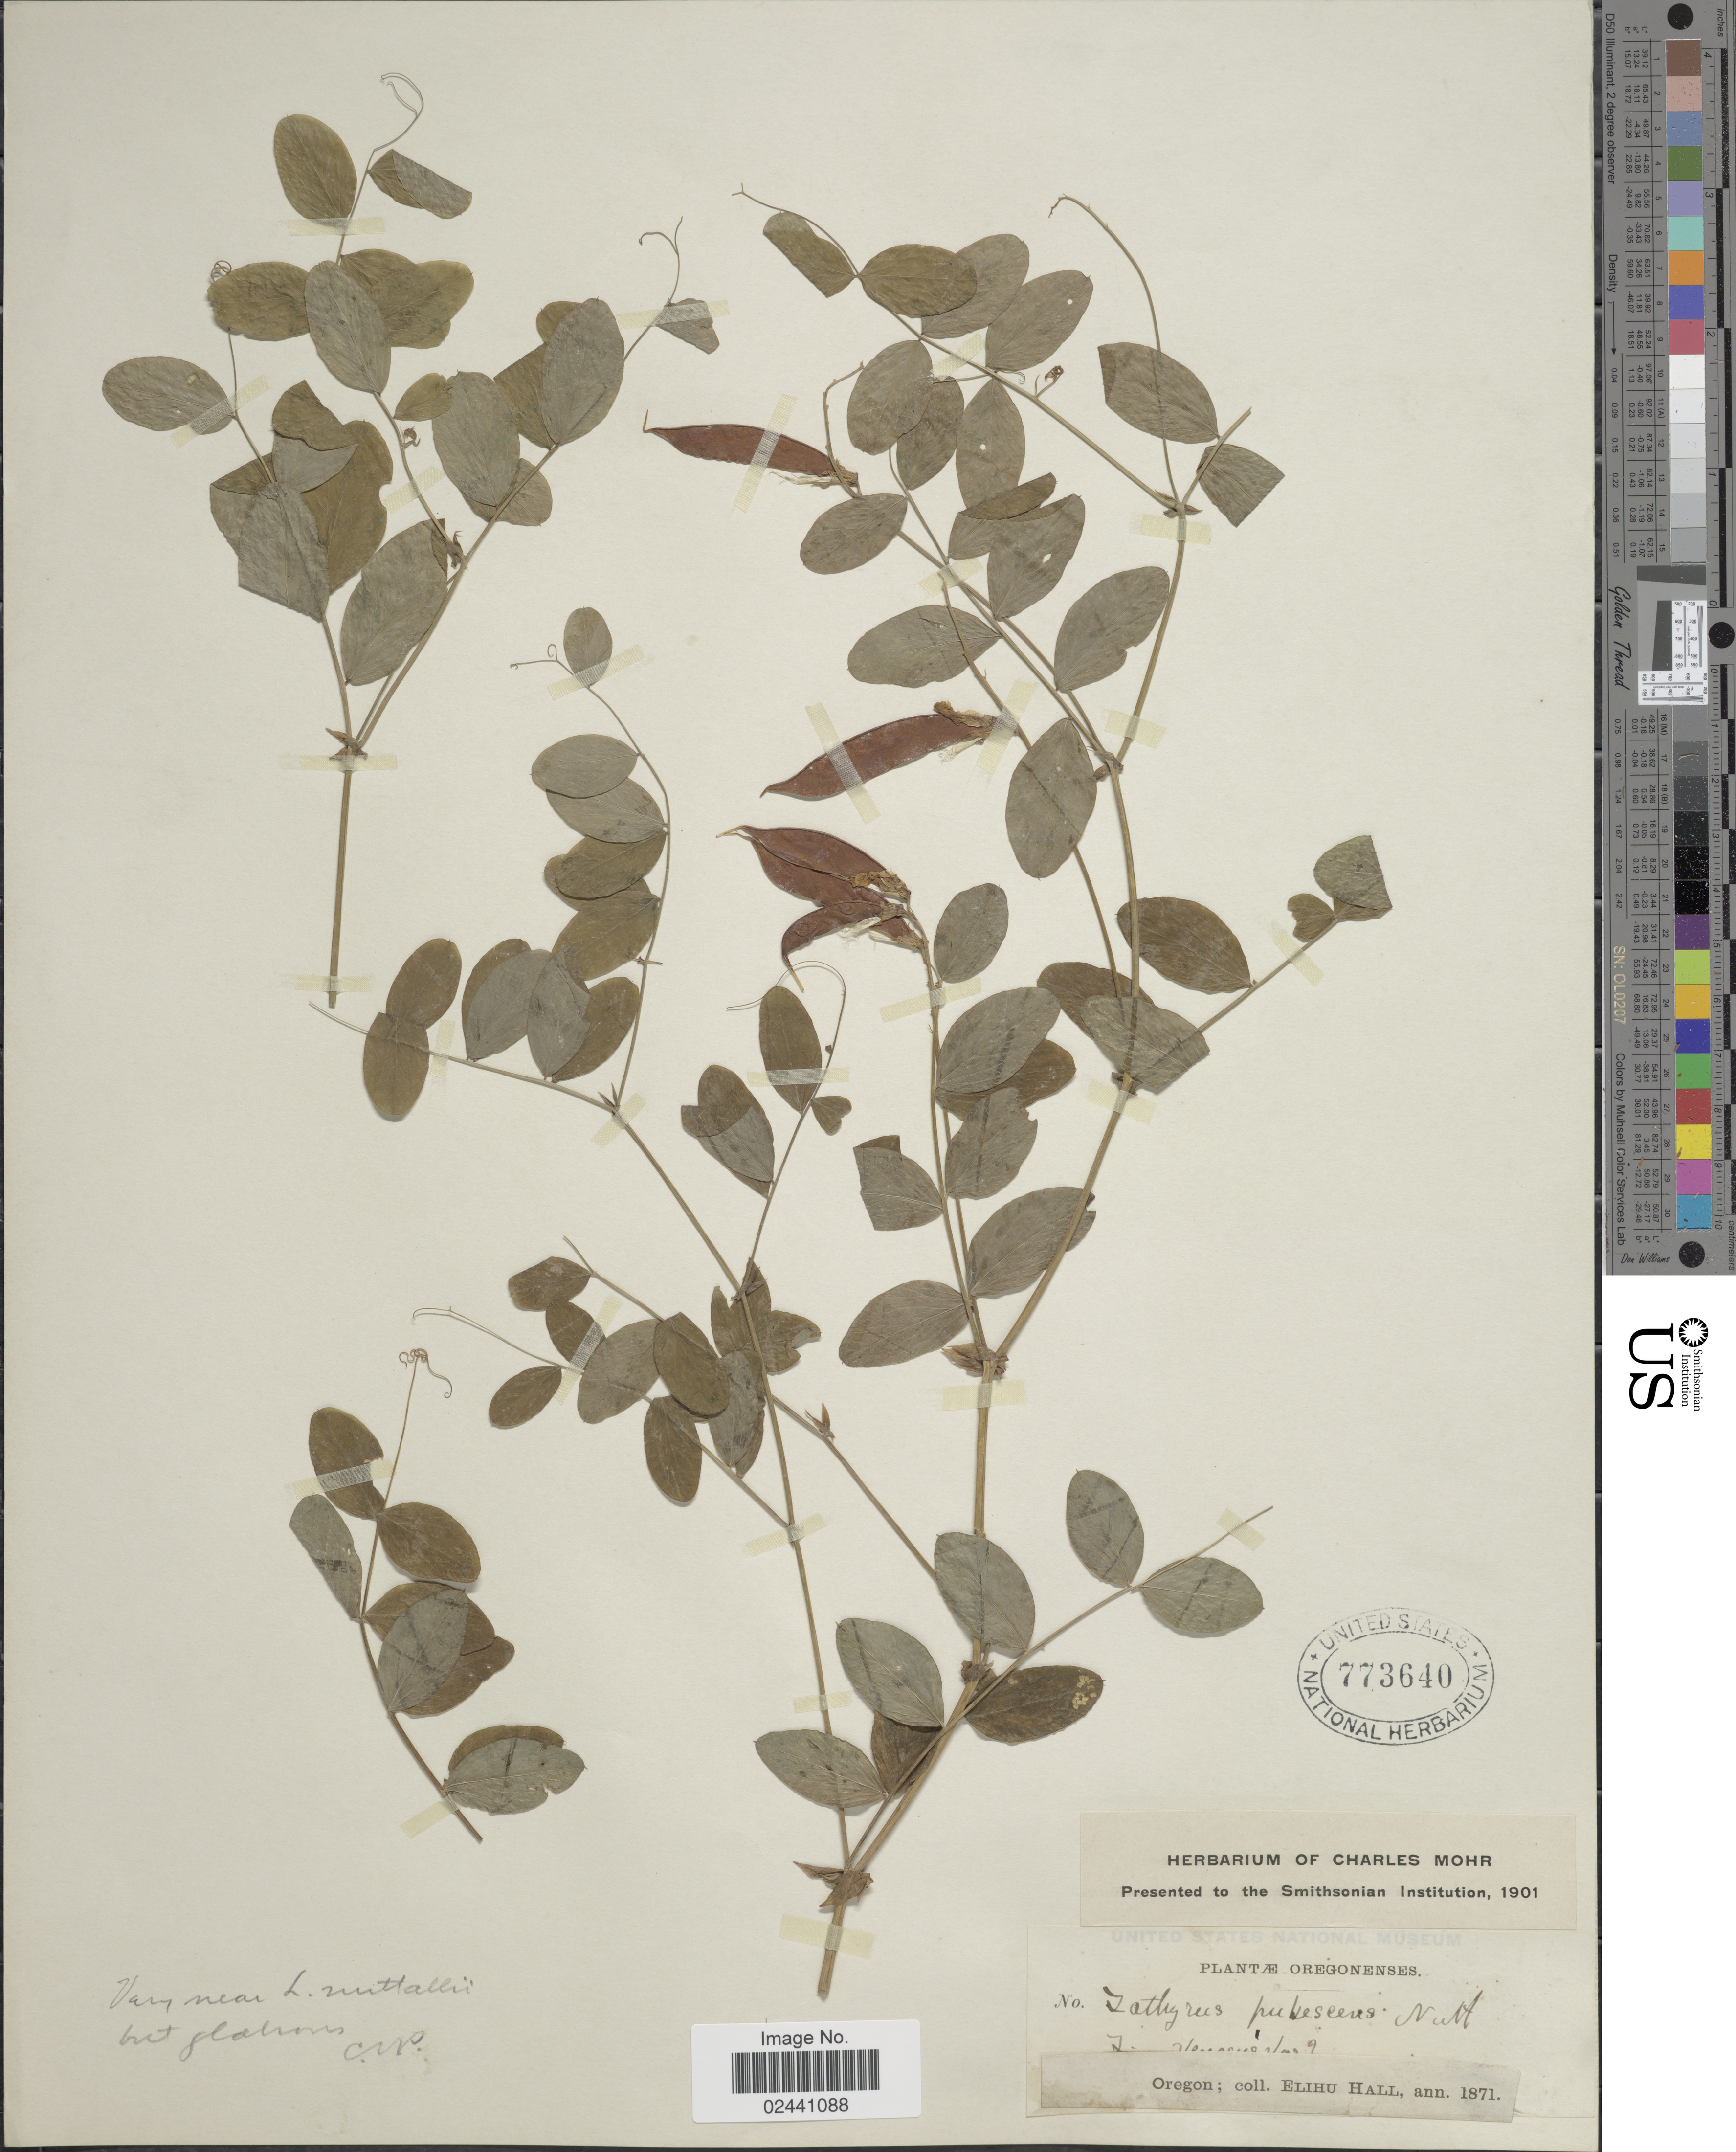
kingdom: Plantae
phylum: Tracheophyta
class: Magnoliopsida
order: Fabales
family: Fabaceae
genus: Lathyrus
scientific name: Lathyrus nuttallii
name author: S. Watson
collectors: E. Hall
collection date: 1871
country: United States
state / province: Oregon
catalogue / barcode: US 773640